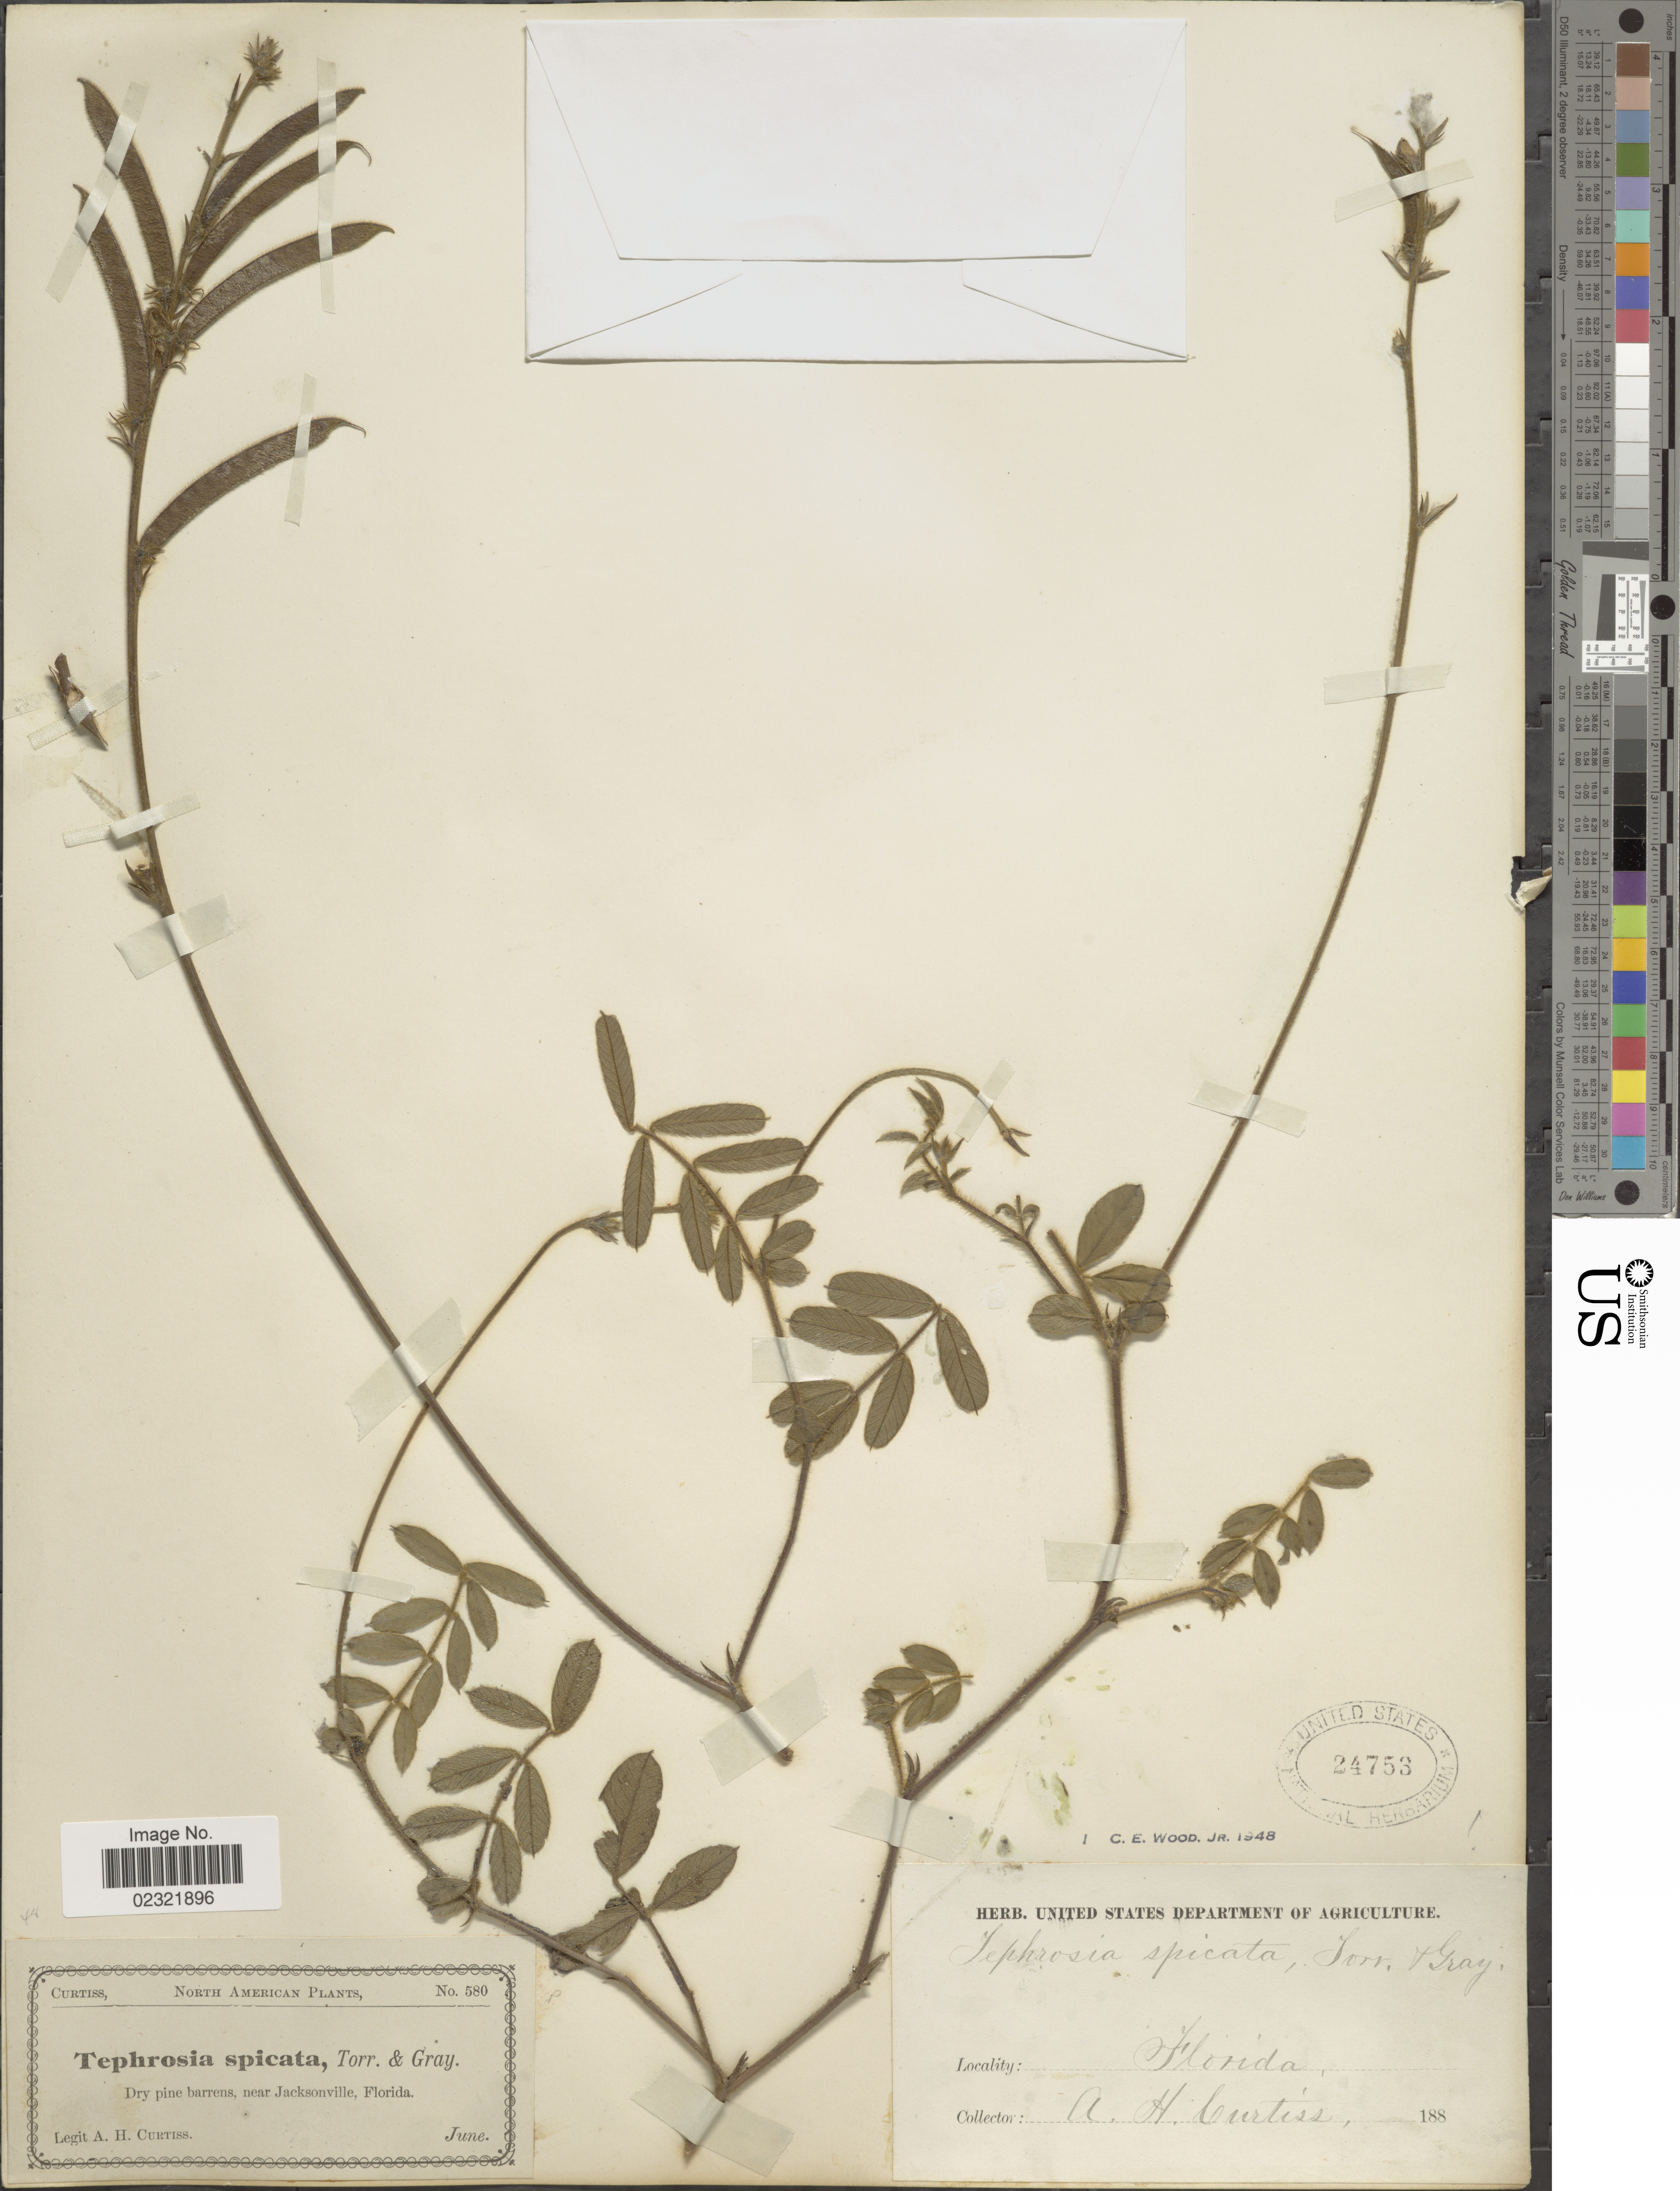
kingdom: Plantae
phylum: Tracheophyta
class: Magnoliopsida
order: Fabales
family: Fabaceae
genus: Tephrosia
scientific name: Tephrosia spicata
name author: (Walter) Torr. & A. Gray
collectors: A. H. Curtiss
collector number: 580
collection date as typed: Transcribed d/m/y: /6/188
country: United States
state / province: Florida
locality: Dry pine barrens, near Jacksonville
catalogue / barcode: US 24753